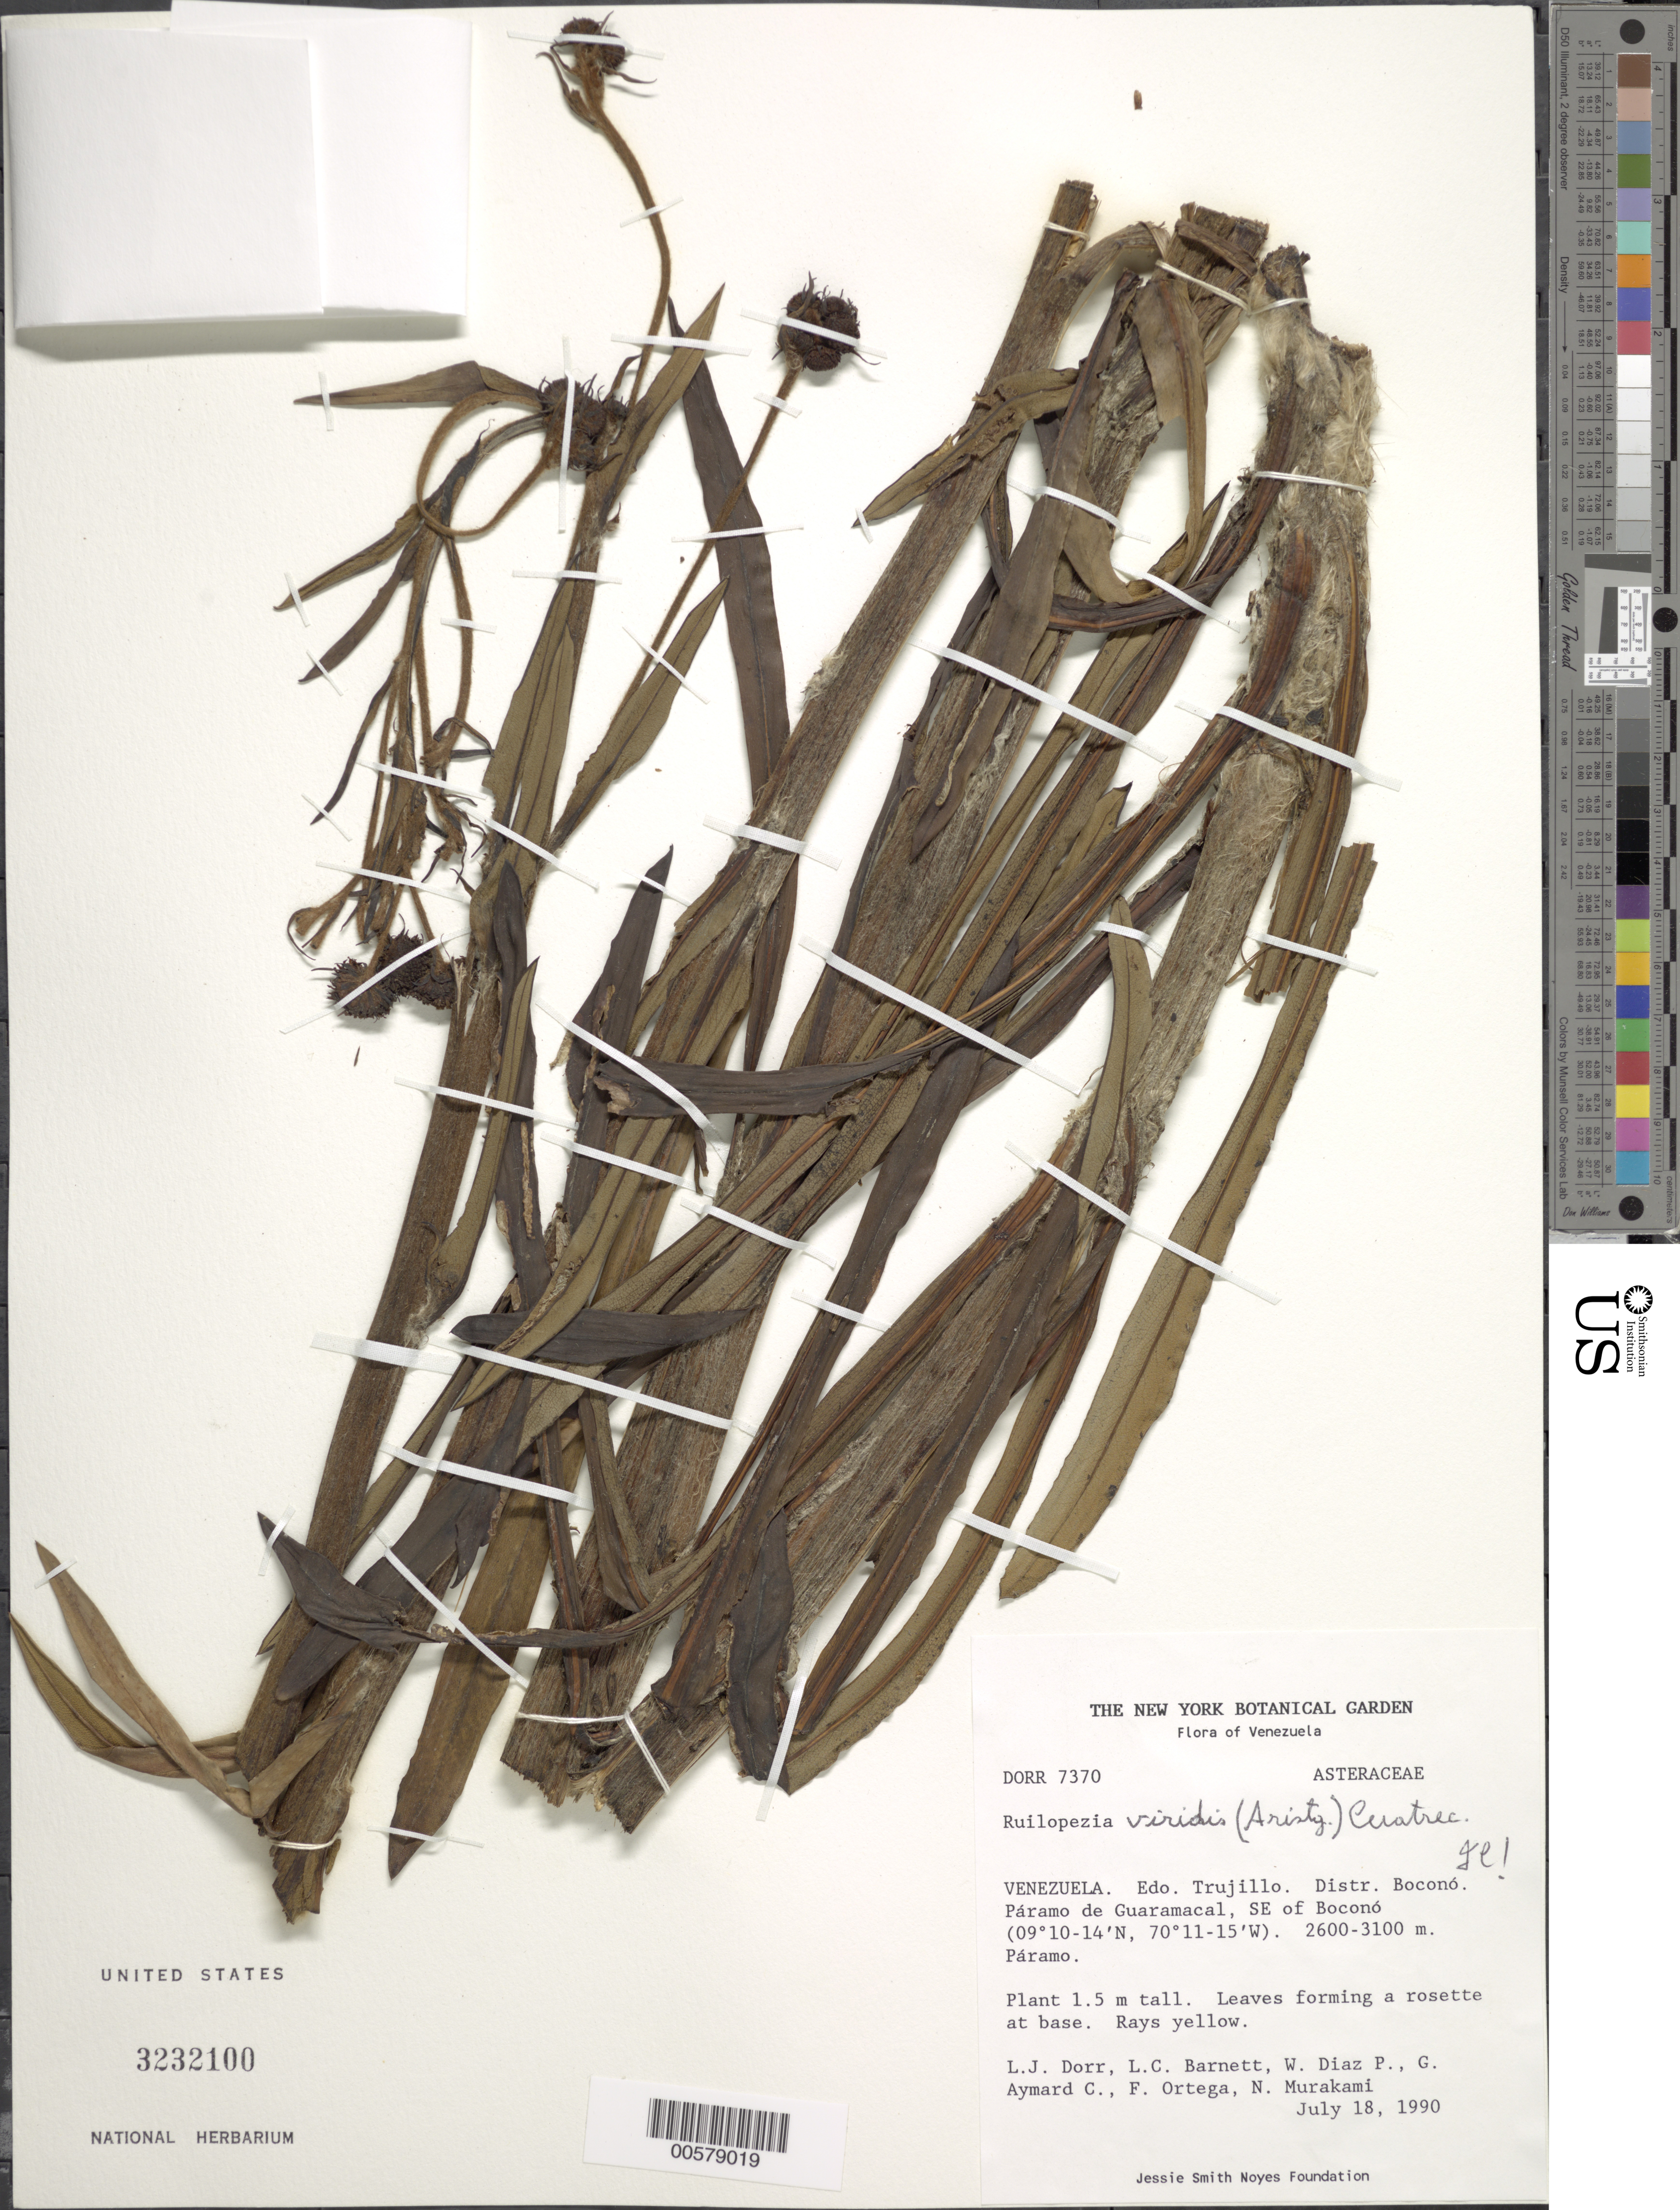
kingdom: Plantae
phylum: Tracheophyta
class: Magnoliopsida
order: Asterales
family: Asteraceae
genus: Ruilopezia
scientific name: Ruilopezia viridis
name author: (Aristeg.) Cuatrec.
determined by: Cuatrecasas, J.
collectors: L. J. Dorr, L. C. Barnett, W. Díaz P., G. A. Aymard, F. J. Ortega & N. Murakami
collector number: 7370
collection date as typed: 18 Jul 1990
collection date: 1990-07-18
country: Venezuela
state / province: Trujillo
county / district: Boconó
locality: Páramo de Guaramacal, SE of Boconó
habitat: Páramo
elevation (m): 2600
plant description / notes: NY, PORT, US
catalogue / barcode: US 3232100